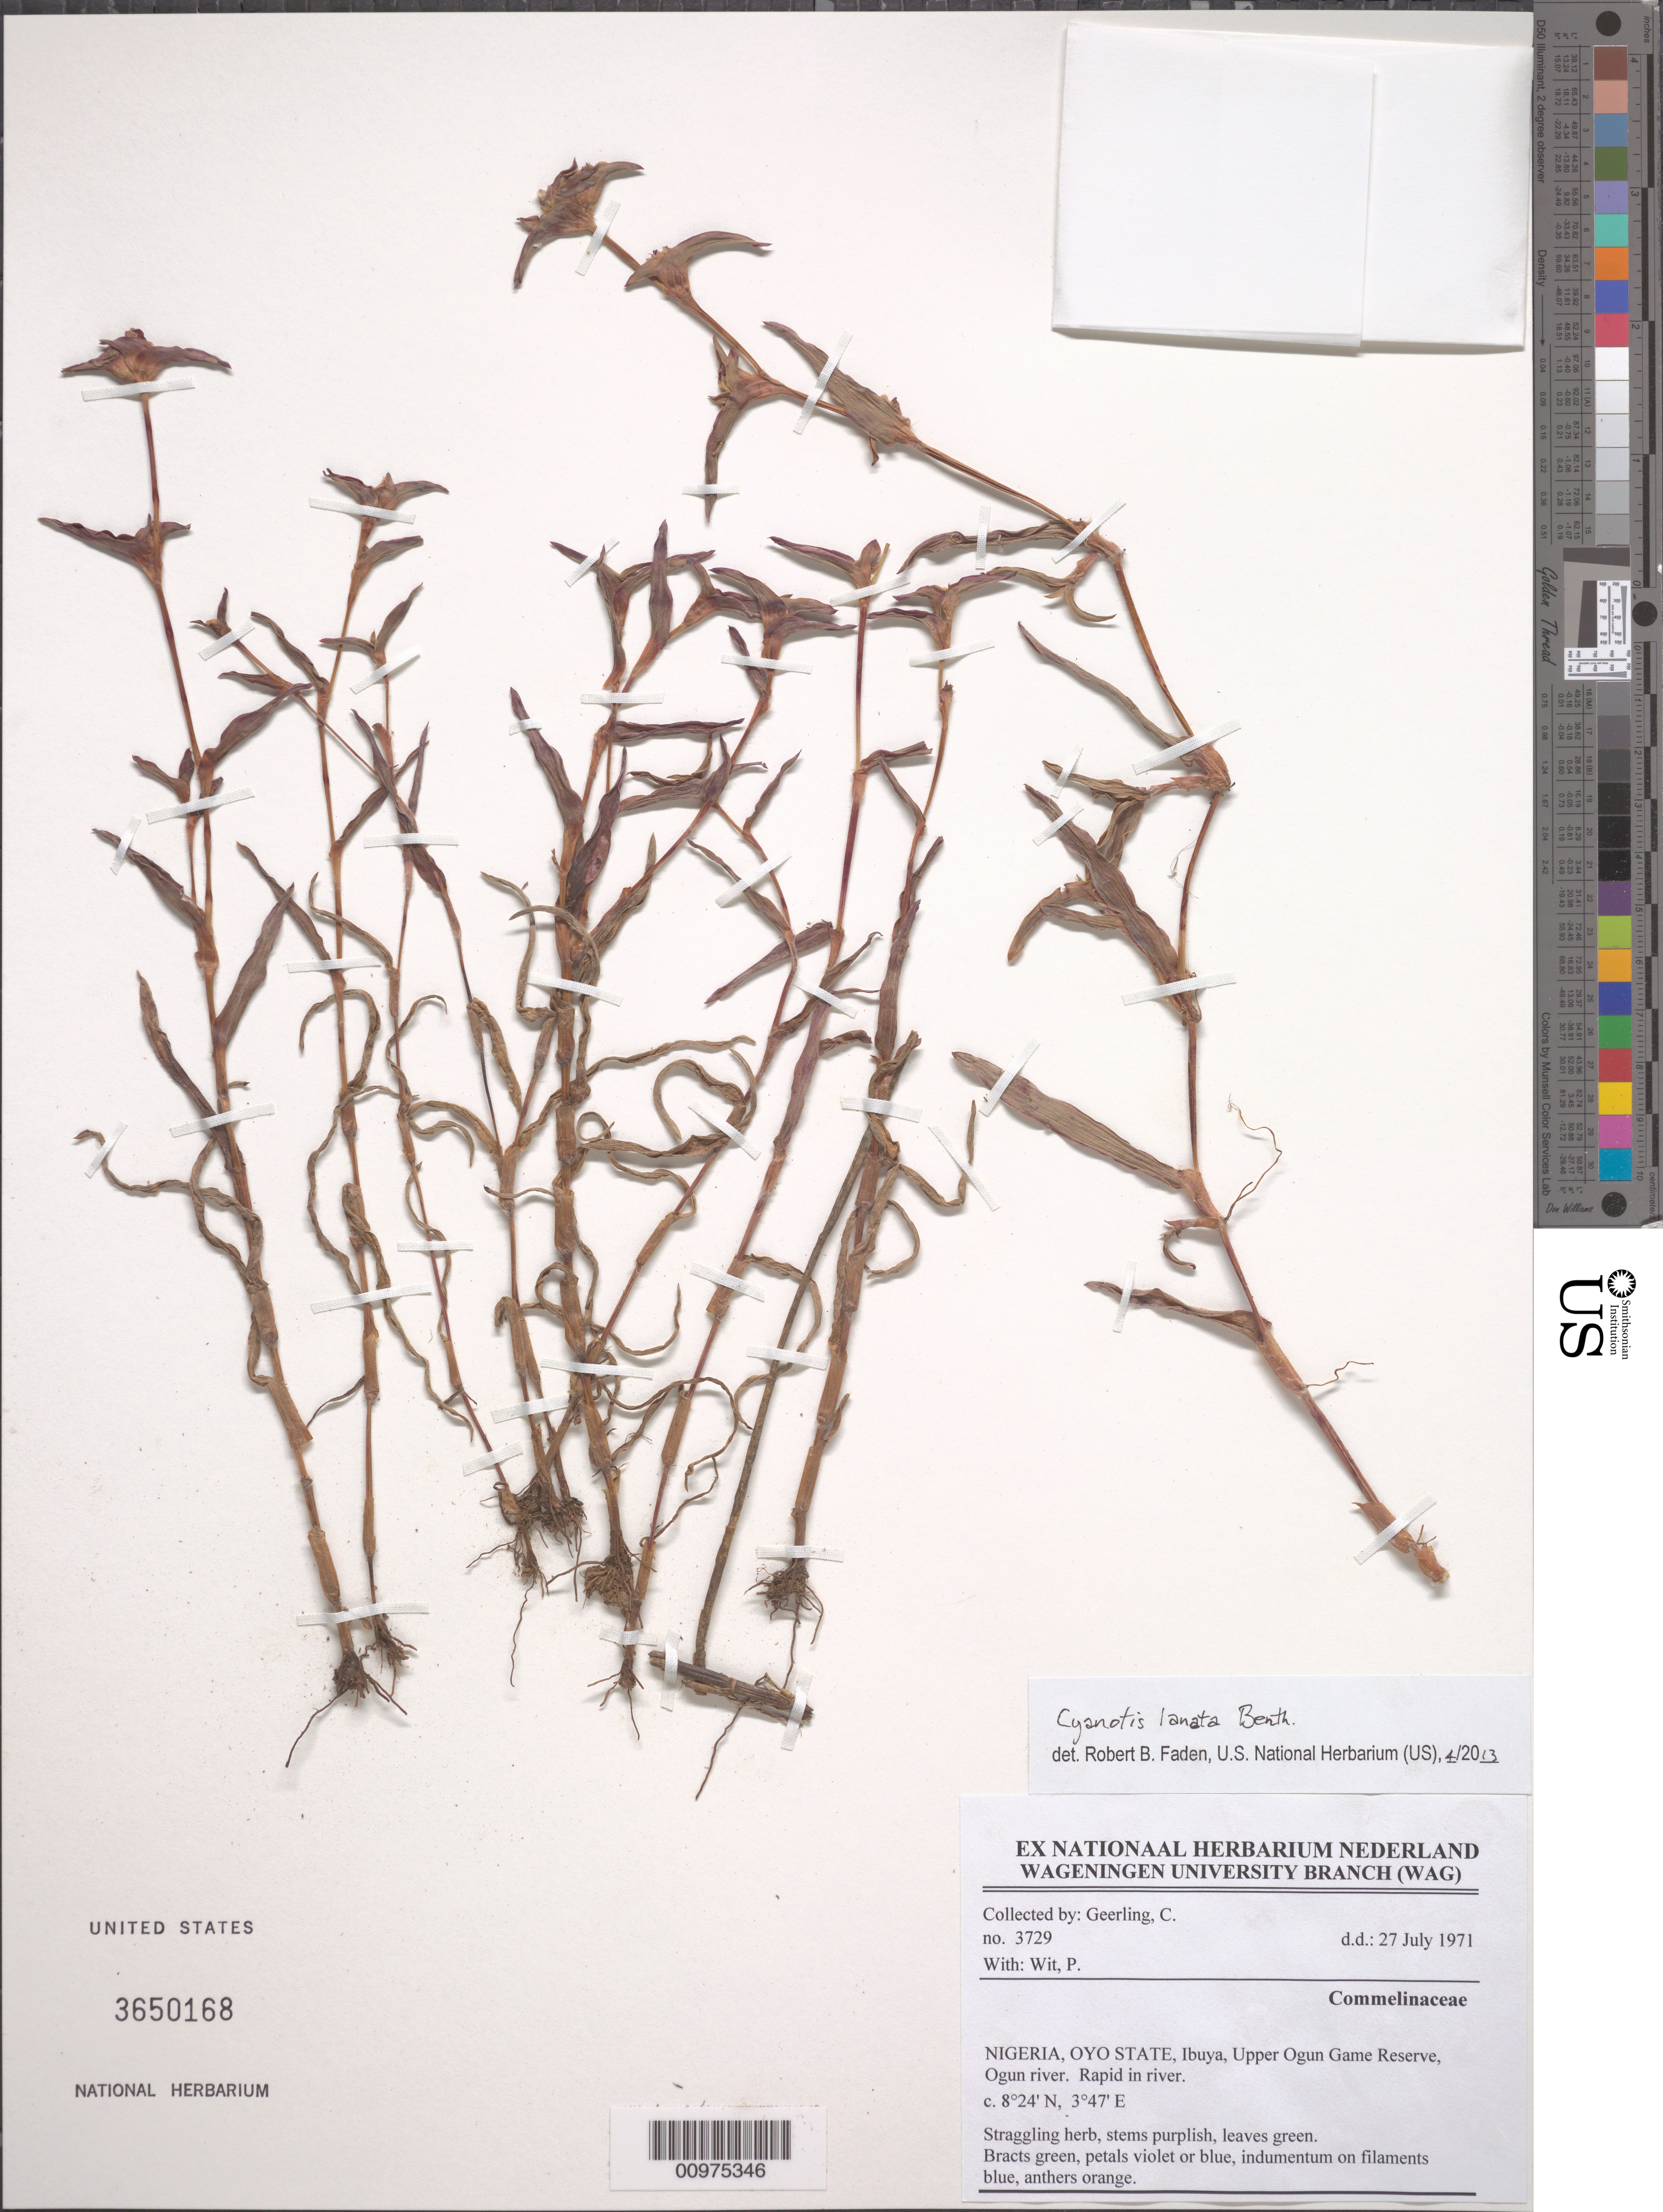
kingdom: Plantae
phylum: Tracheophyta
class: Liliopsida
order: Commelinales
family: Commelinaceae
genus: Cyanotis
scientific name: Cyanotis lanata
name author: Benth.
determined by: Faden, Robert B., (US), Smithsonian Institution - National Museum of Natural History (UNITED STATES)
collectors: C. Geerling & P. Wit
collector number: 3729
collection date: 1971-07-27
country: Nigeria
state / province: Oyo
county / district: Ibuya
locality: Upper Ogun Game Reserve, Ogun river.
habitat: Rapid in river.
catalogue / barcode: US 3650168